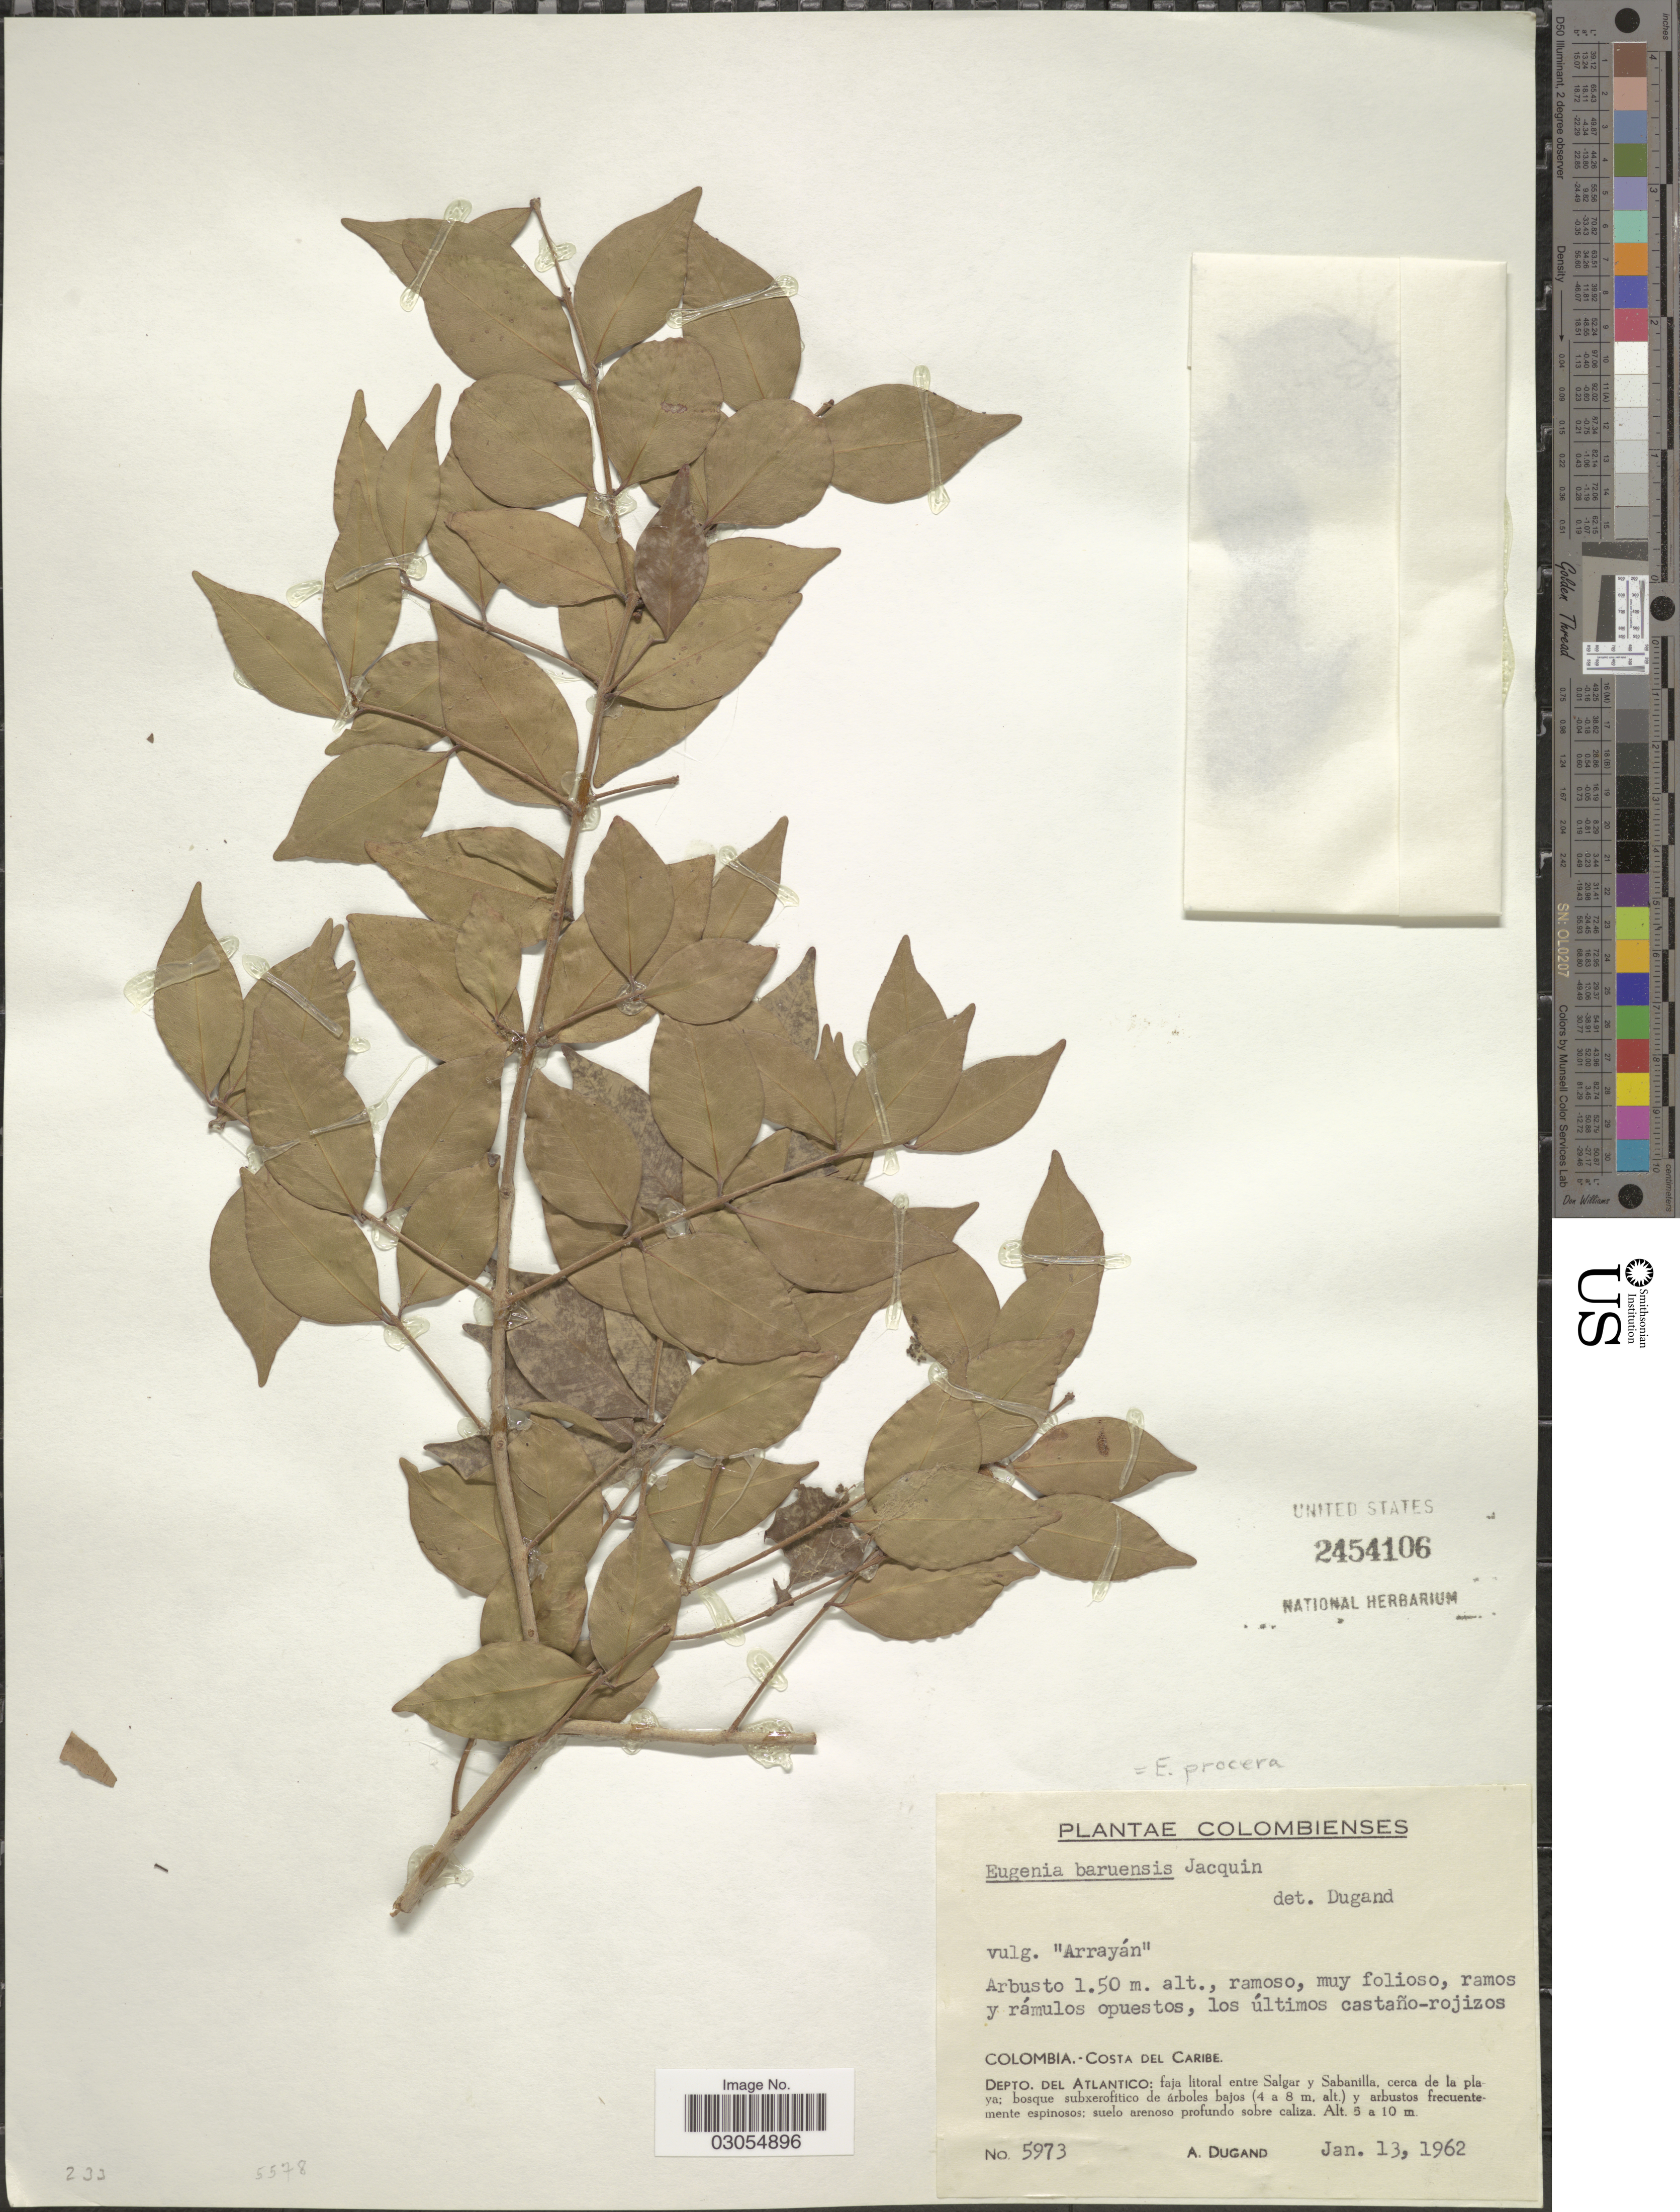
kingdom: Plantae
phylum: Tracheophyta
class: Magnoliopsida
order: Myrtales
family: Myrtaceae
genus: Eugenia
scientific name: Eugenia procera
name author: (Sw.) Poir.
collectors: A. Dugand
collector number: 5973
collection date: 1962-01-13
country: Colombia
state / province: Atlántico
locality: Costa del Caribe. Depto. del Atlantico: faja litoral entre Salgar y Sabanilla, cerca de la playa.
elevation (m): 5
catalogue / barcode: US 2454106